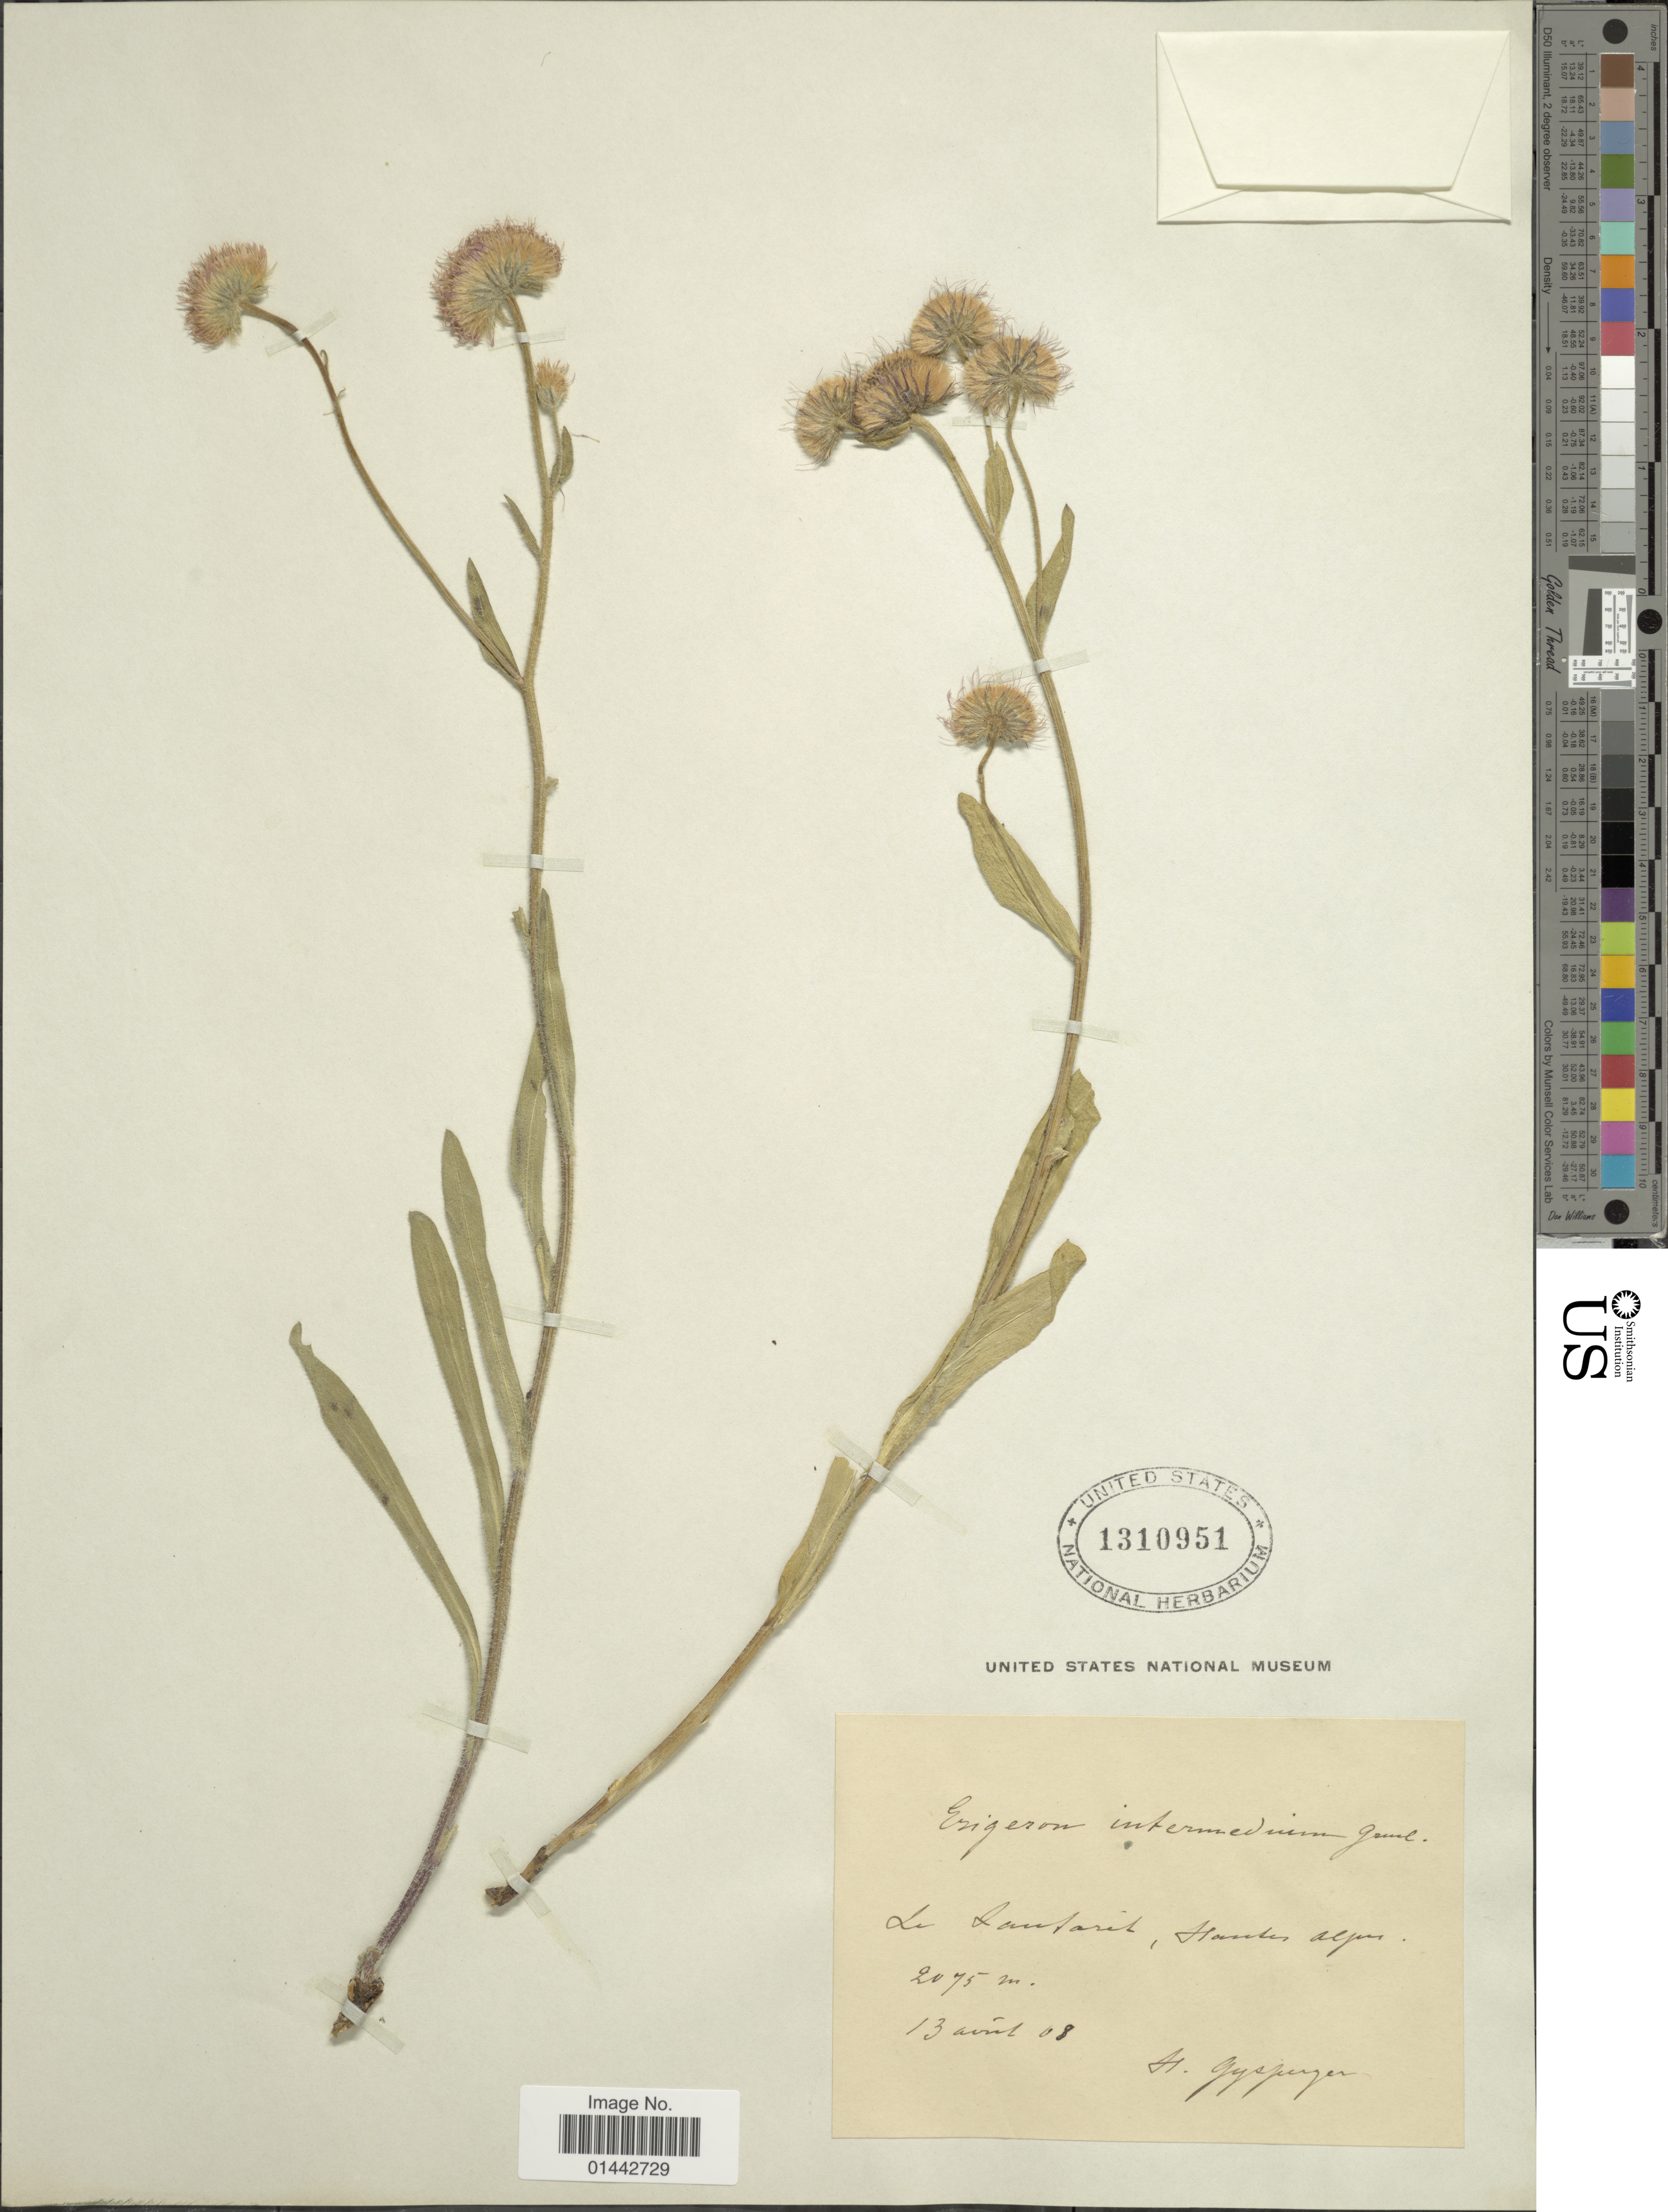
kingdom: Plantae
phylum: Tracheophyta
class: Magnoliopsida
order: Asterales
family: Asteraceae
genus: Erigeron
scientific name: Erigeron intermedium ined.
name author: Rchb.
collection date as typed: Transcribed d/m/y: 13/4/8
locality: Le Jantarit, Hautes alpes. [interpreted]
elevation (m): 2075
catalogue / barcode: US 1310951